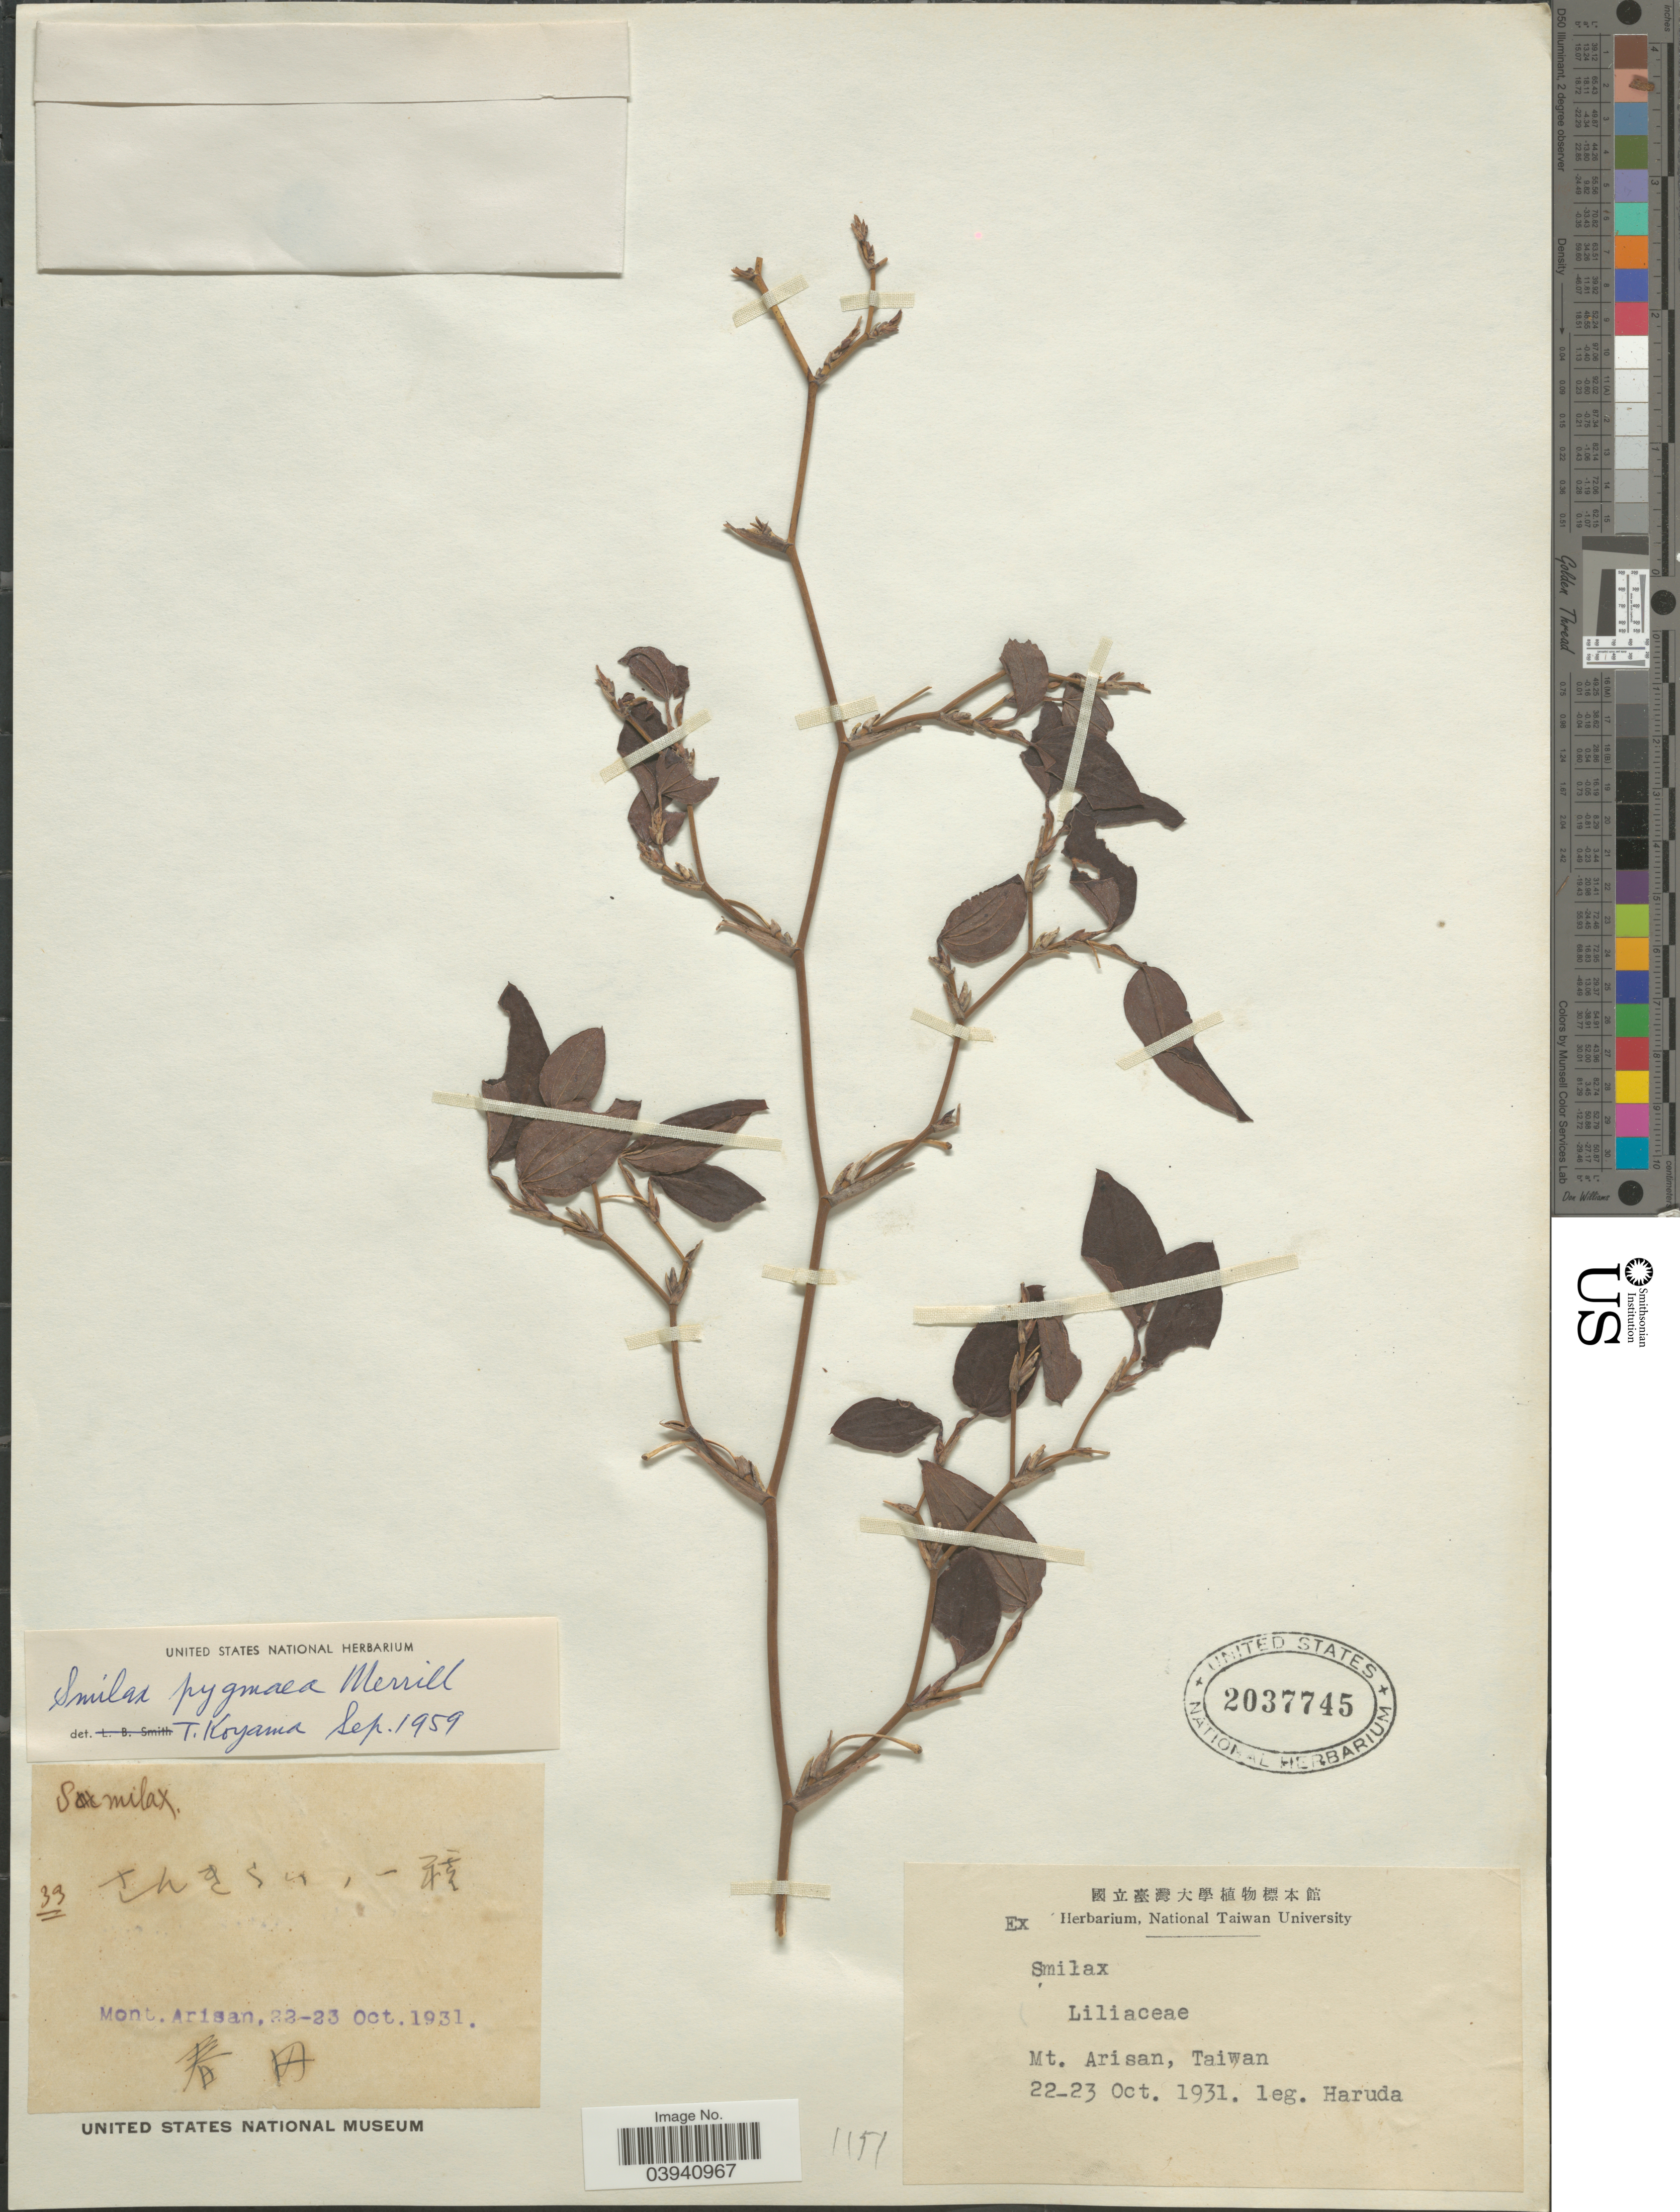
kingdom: Plantae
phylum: Tracheophyta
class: Liliopsida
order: Liliales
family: Smilacaceae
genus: Smilax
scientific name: Smilax pygmaea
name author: Merr.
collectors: Haruda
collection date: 1931-10-22/1931-10-23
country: Taiwan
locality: Mt. Arisan.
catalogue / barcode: US 2037745